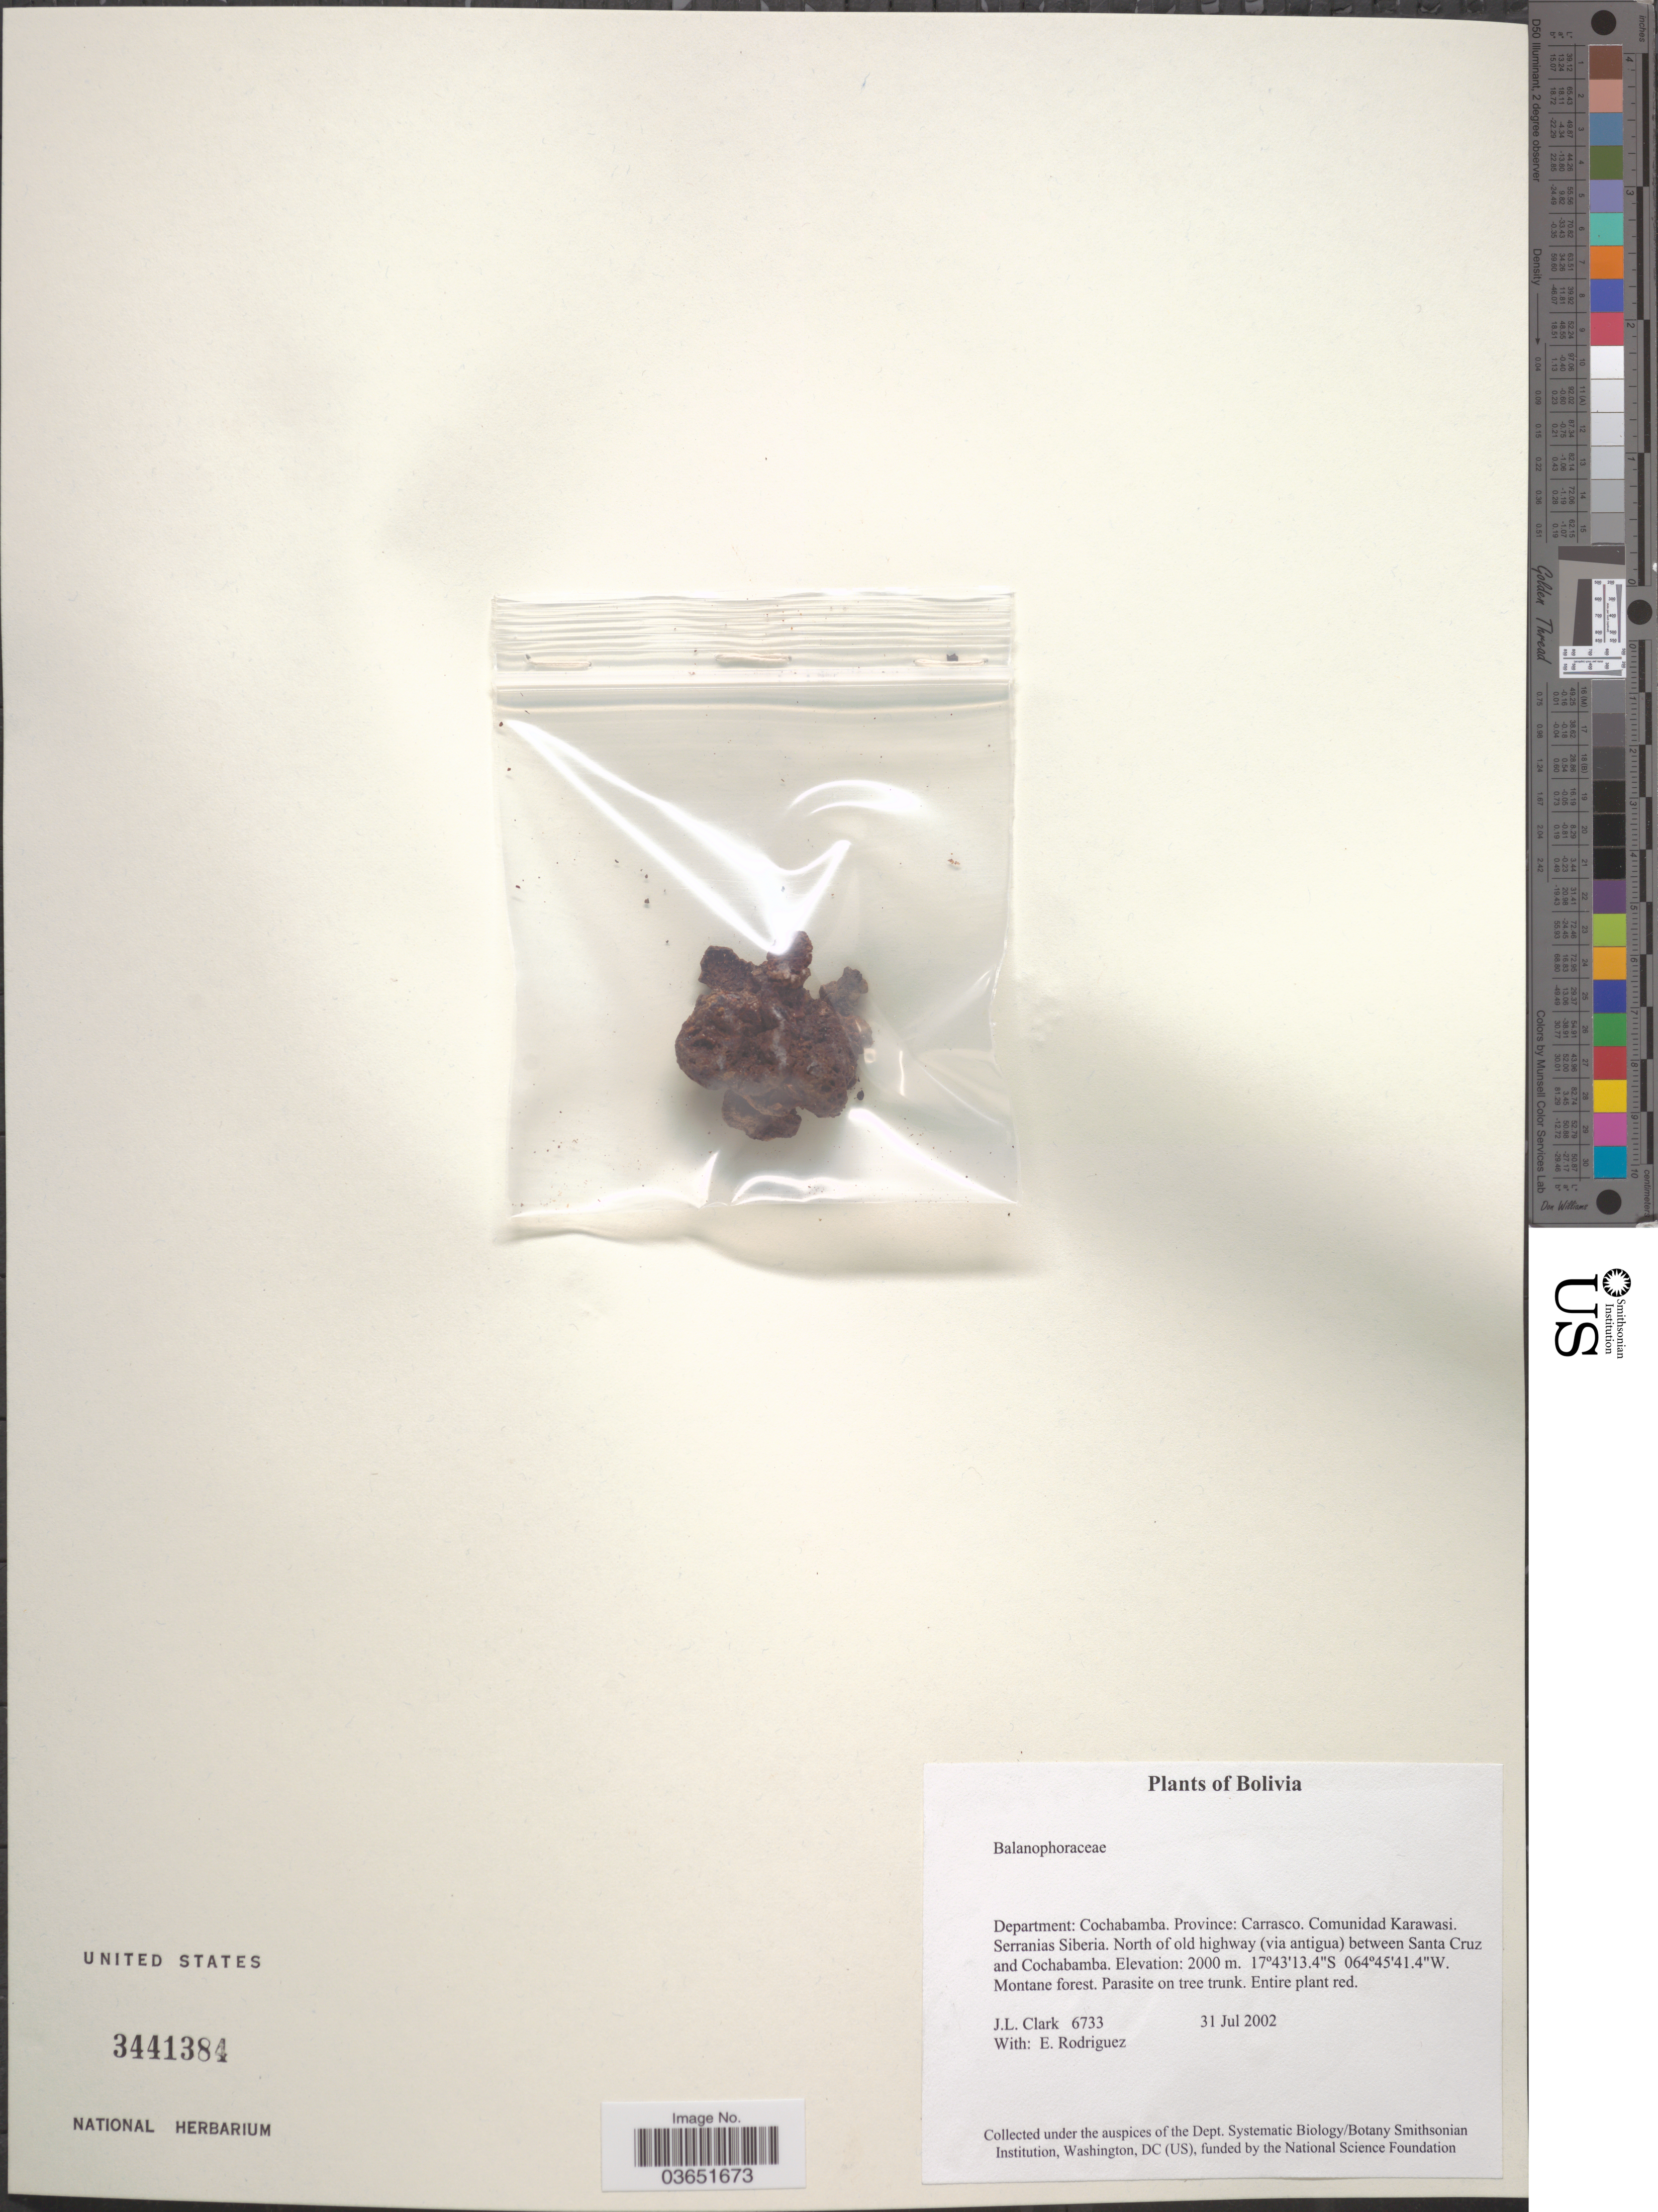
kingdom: Plantae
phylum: Tracheophyta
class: Magnoliopsida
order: Santalales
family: Balanophoraceae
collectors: J. L. Clark & E. Rodriguez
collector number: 6733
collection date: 2002-07-31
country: Bolivia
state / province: Cochabamba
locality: Department: Cochabamba. Province: Carrasco. Comunidad Karawasi. Serranias Siberia. North of old highway (via antigua) between Santa Cruz and Cochabamba.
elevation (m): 2000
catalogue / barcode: US 3441384